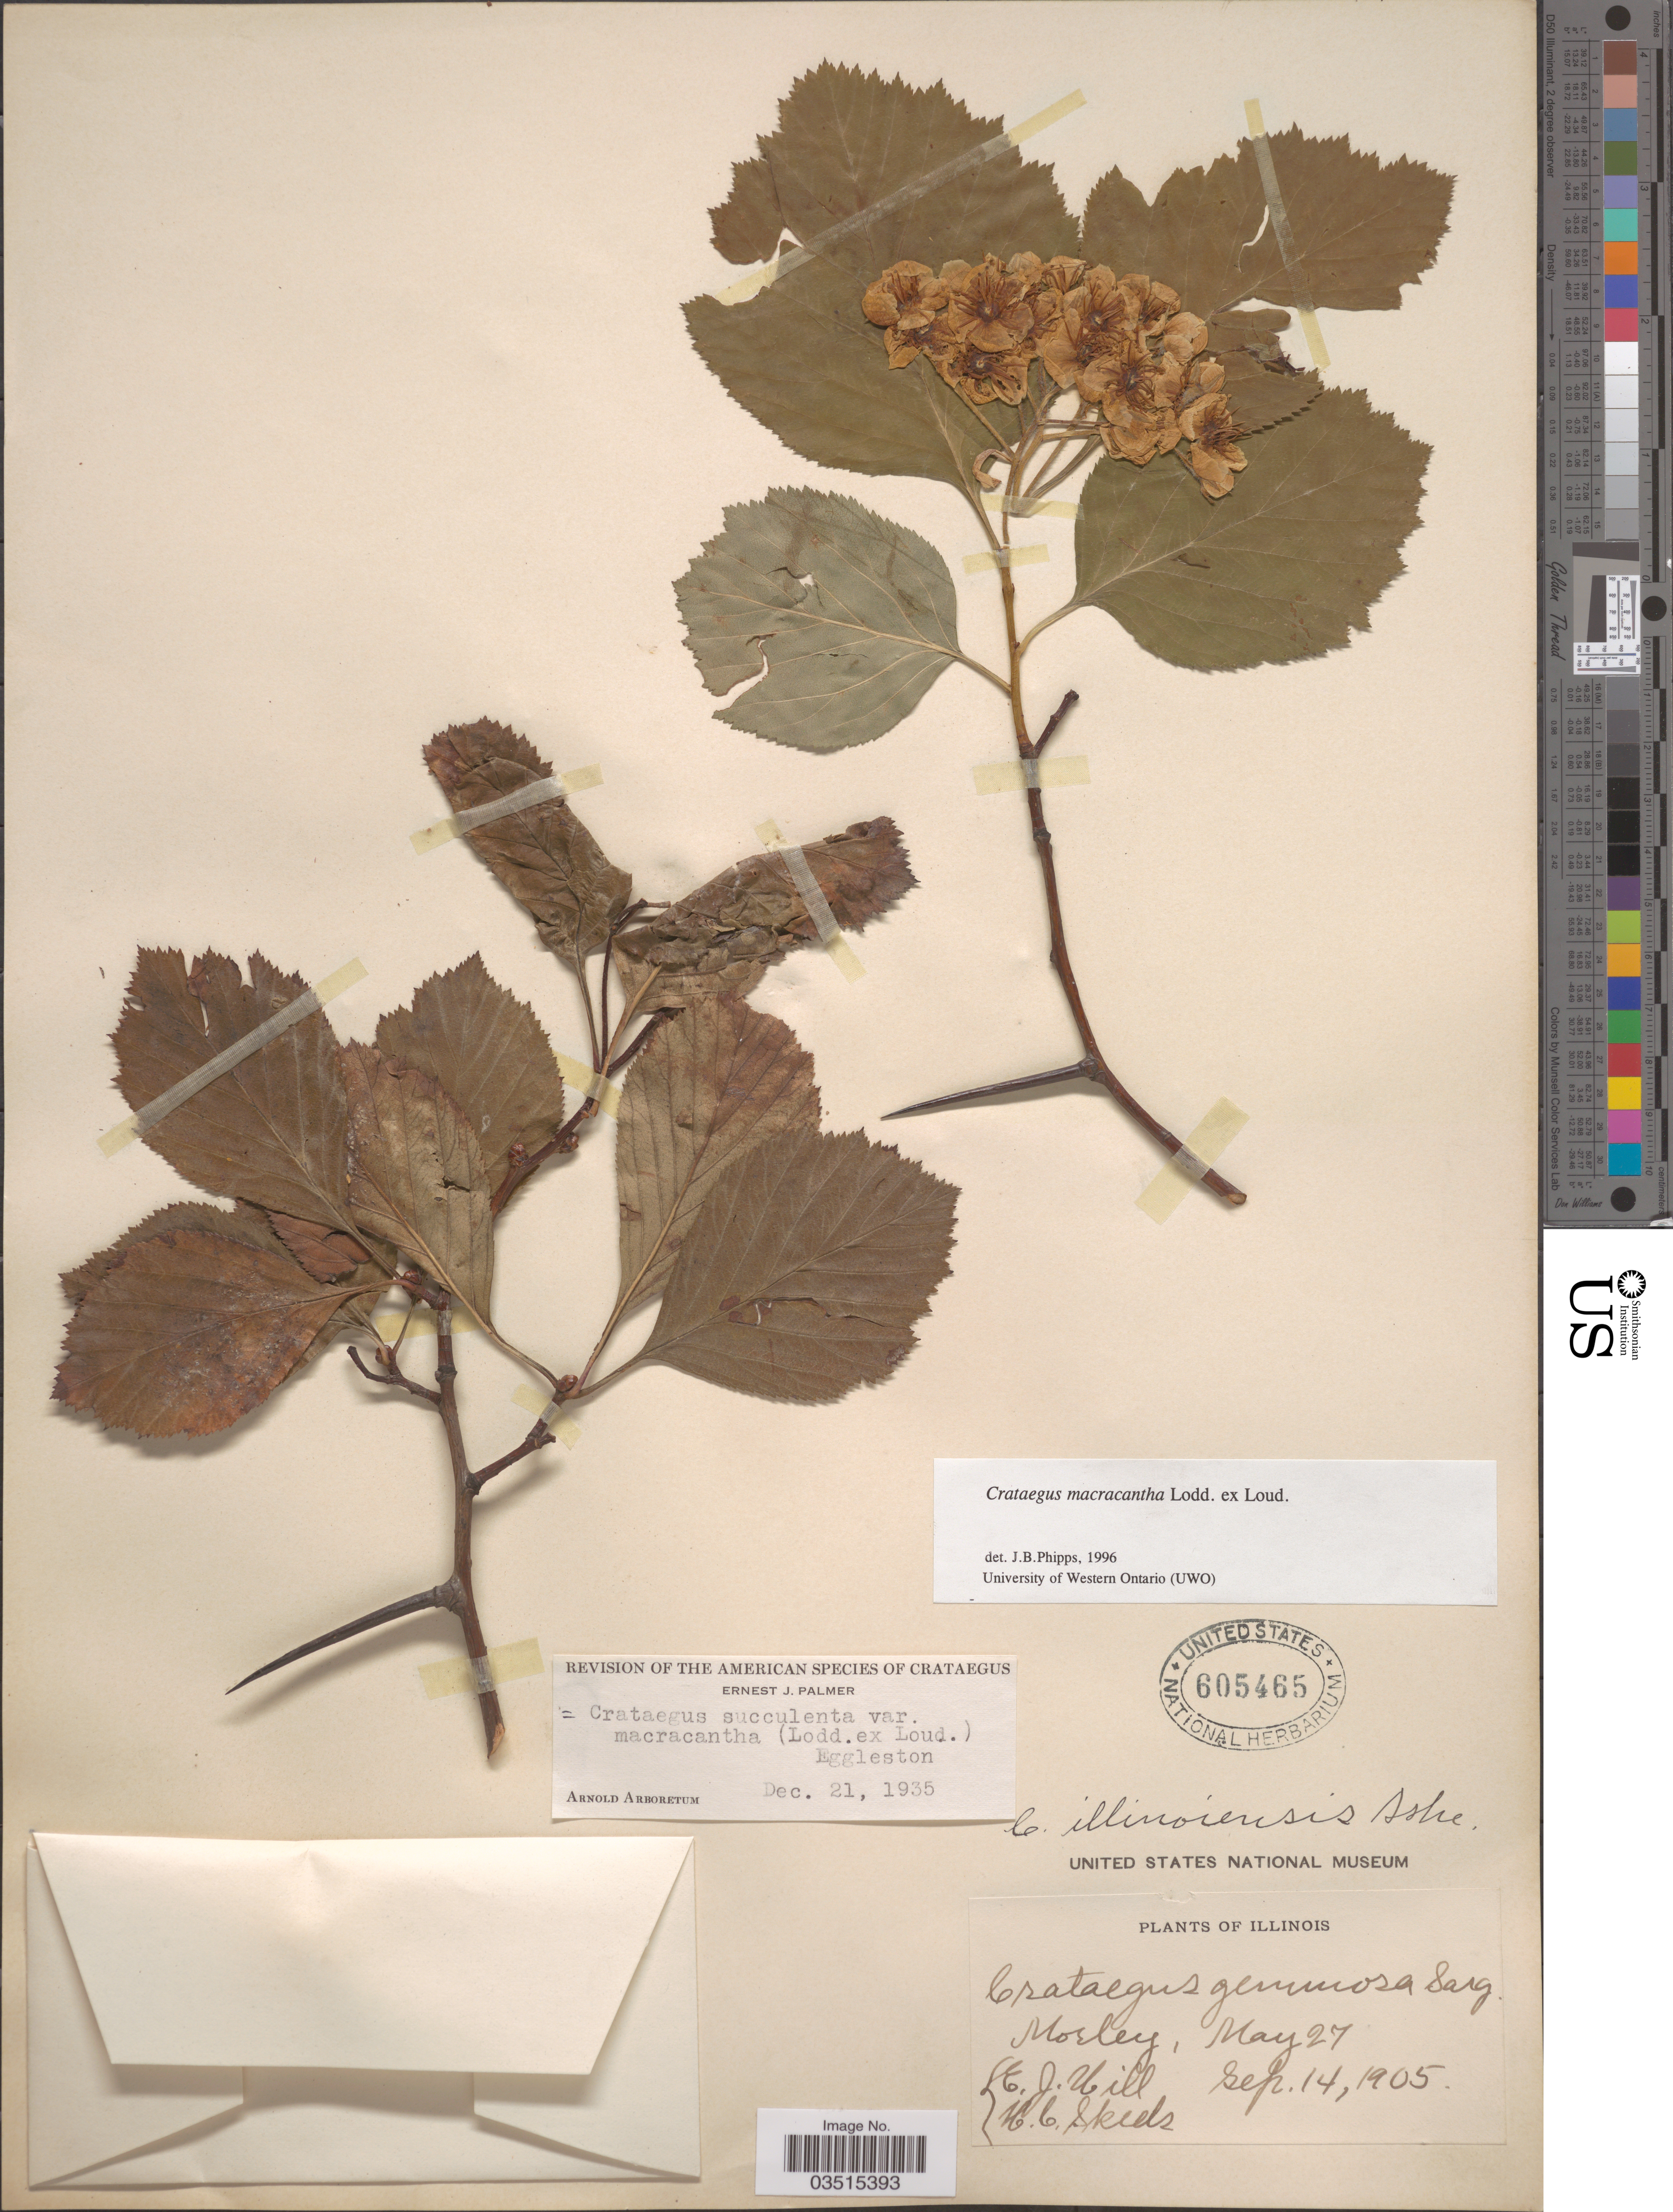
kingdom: Plantae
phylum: Tracheophyta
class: Magnoliopsida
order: Rosales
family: Rosaceae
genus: Crataegus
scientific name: Crataegus macracantha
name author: (Lindl.) Lodd. ex Loudon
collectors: E. J. Hill & H. Skeels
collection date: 1905-05-27/1905-09-14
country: United States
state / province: Illinois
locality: Morley.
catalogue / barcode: US 605465